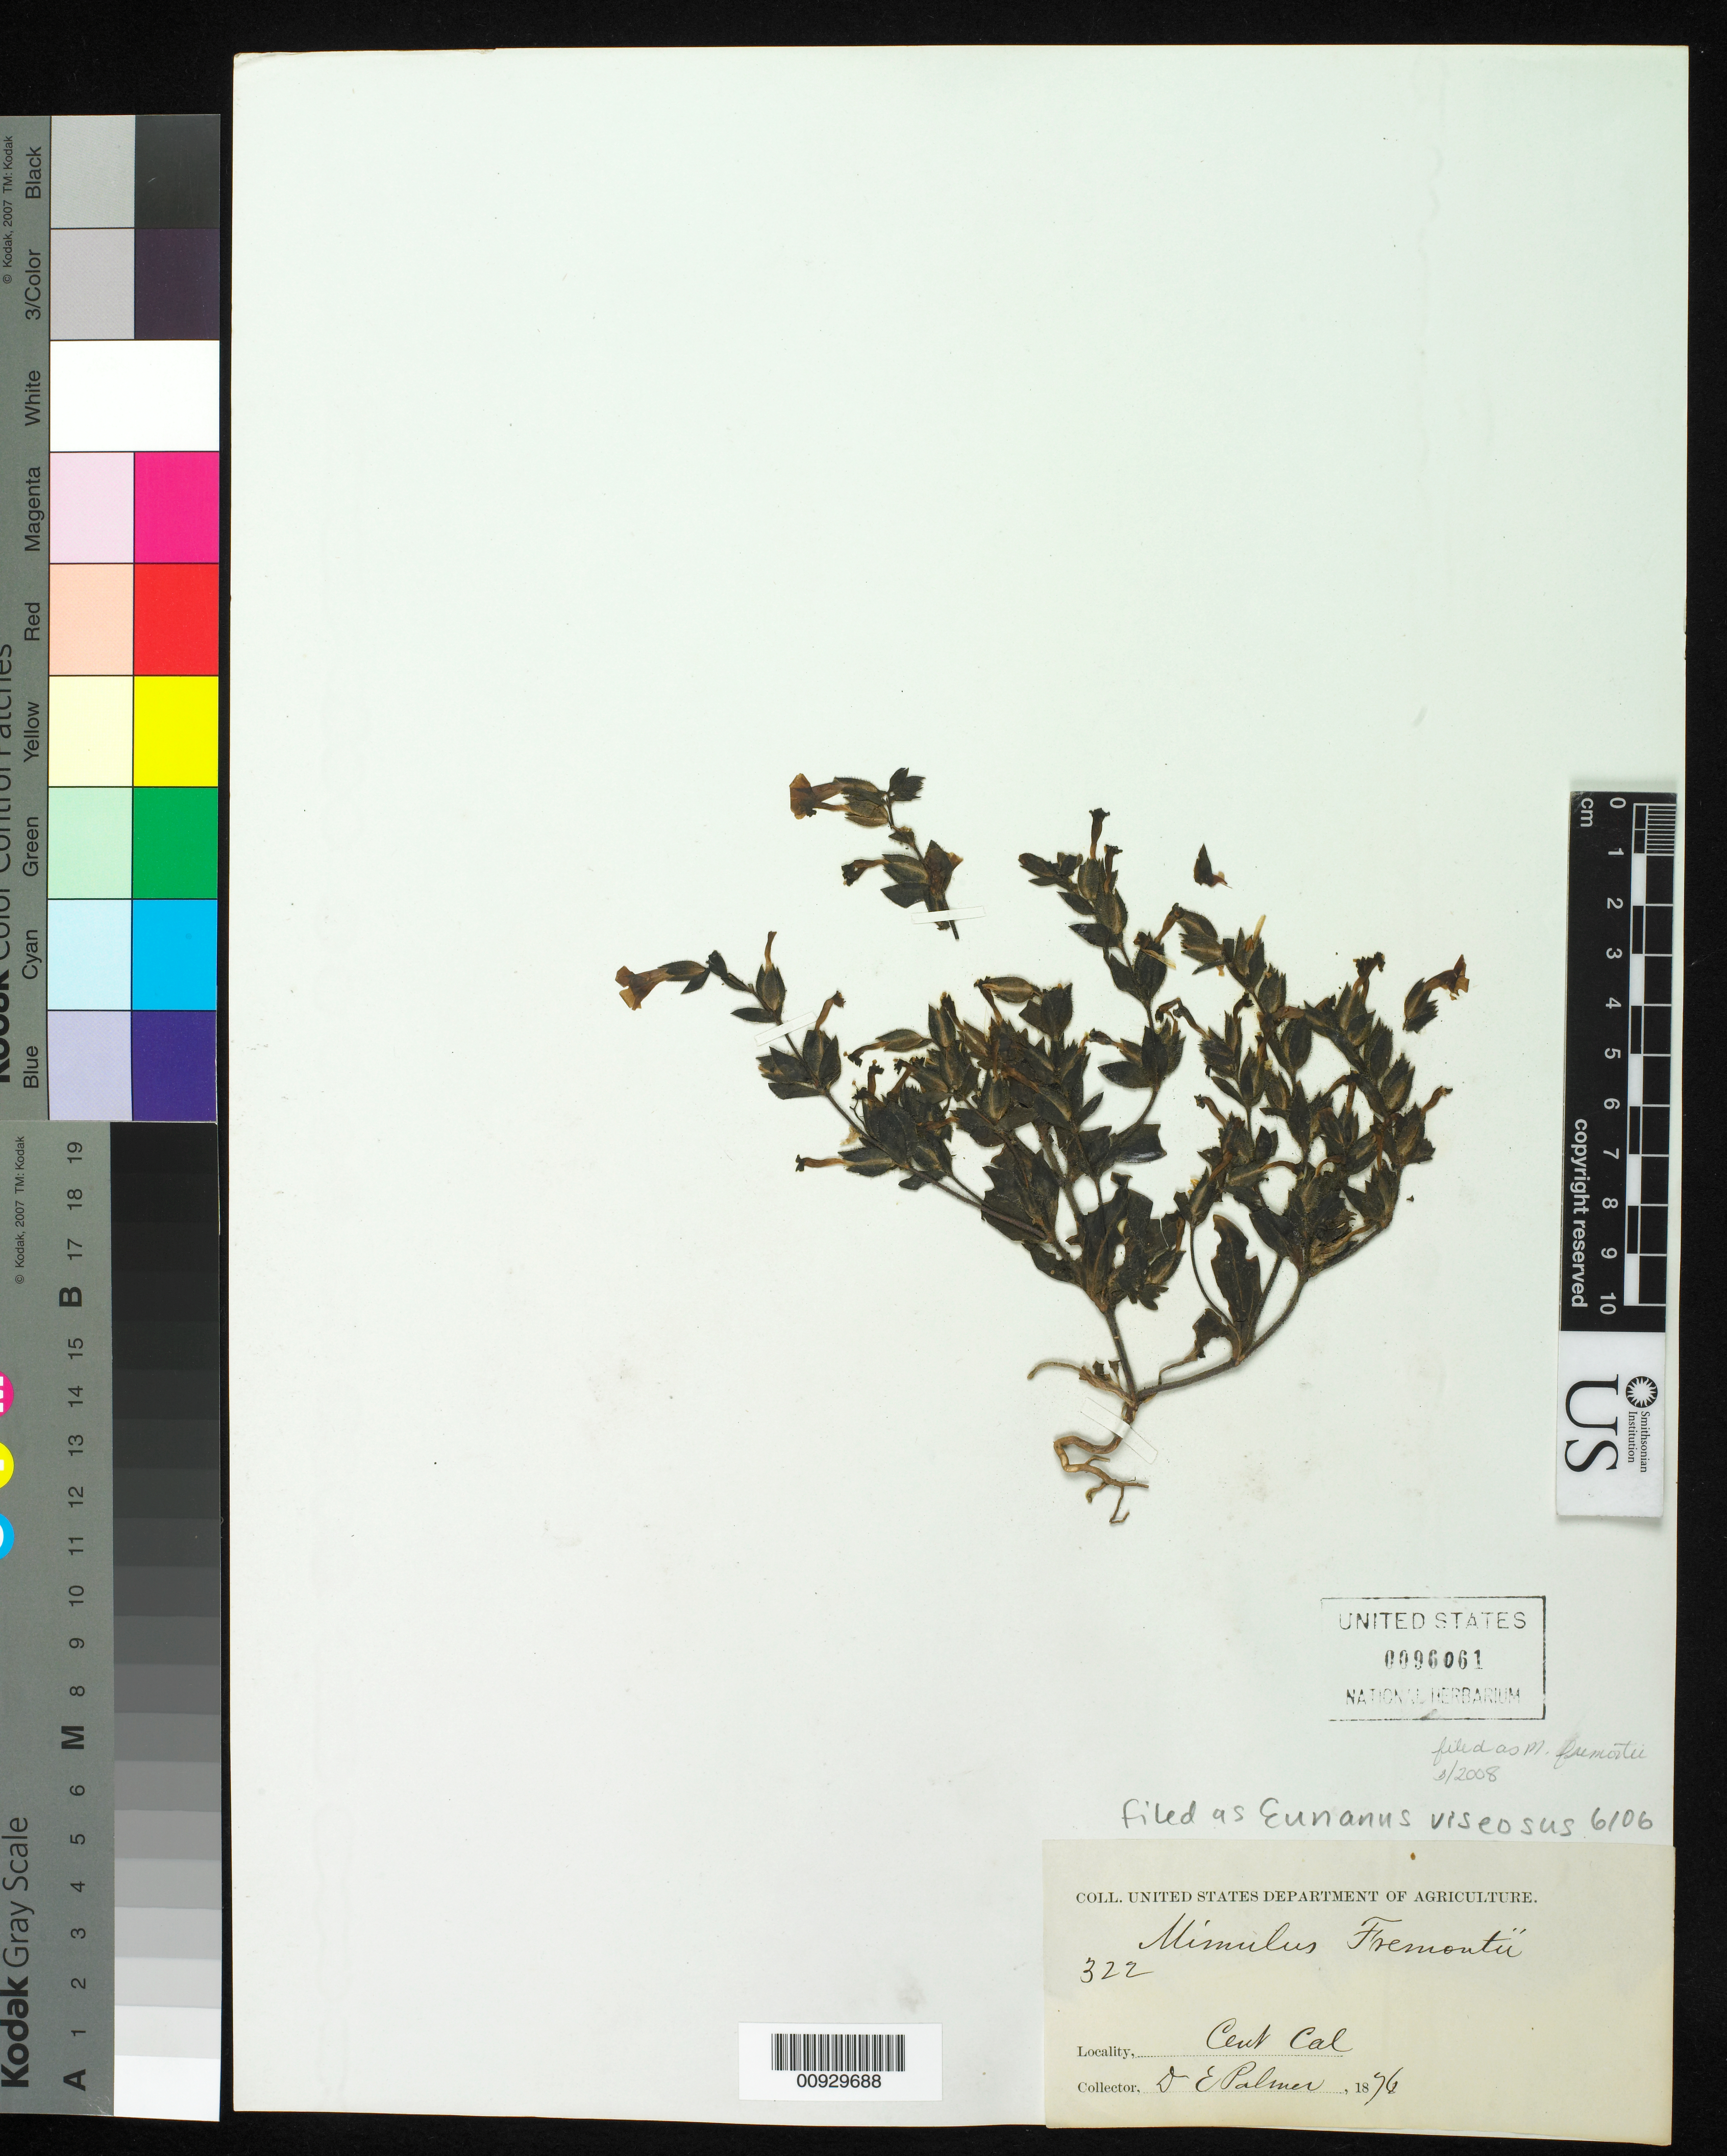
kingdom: Plantae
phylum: Tracheophyta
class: Magnoliopsida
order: Lamiales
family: Phrymaceae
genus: Eunanus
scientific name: Eunanus villosus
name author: Greene ex C.F. Baker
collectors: E. Palmer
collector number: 322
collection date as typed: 1876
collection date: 1876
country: United States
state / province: California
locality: Central California.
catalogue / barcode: US 96061